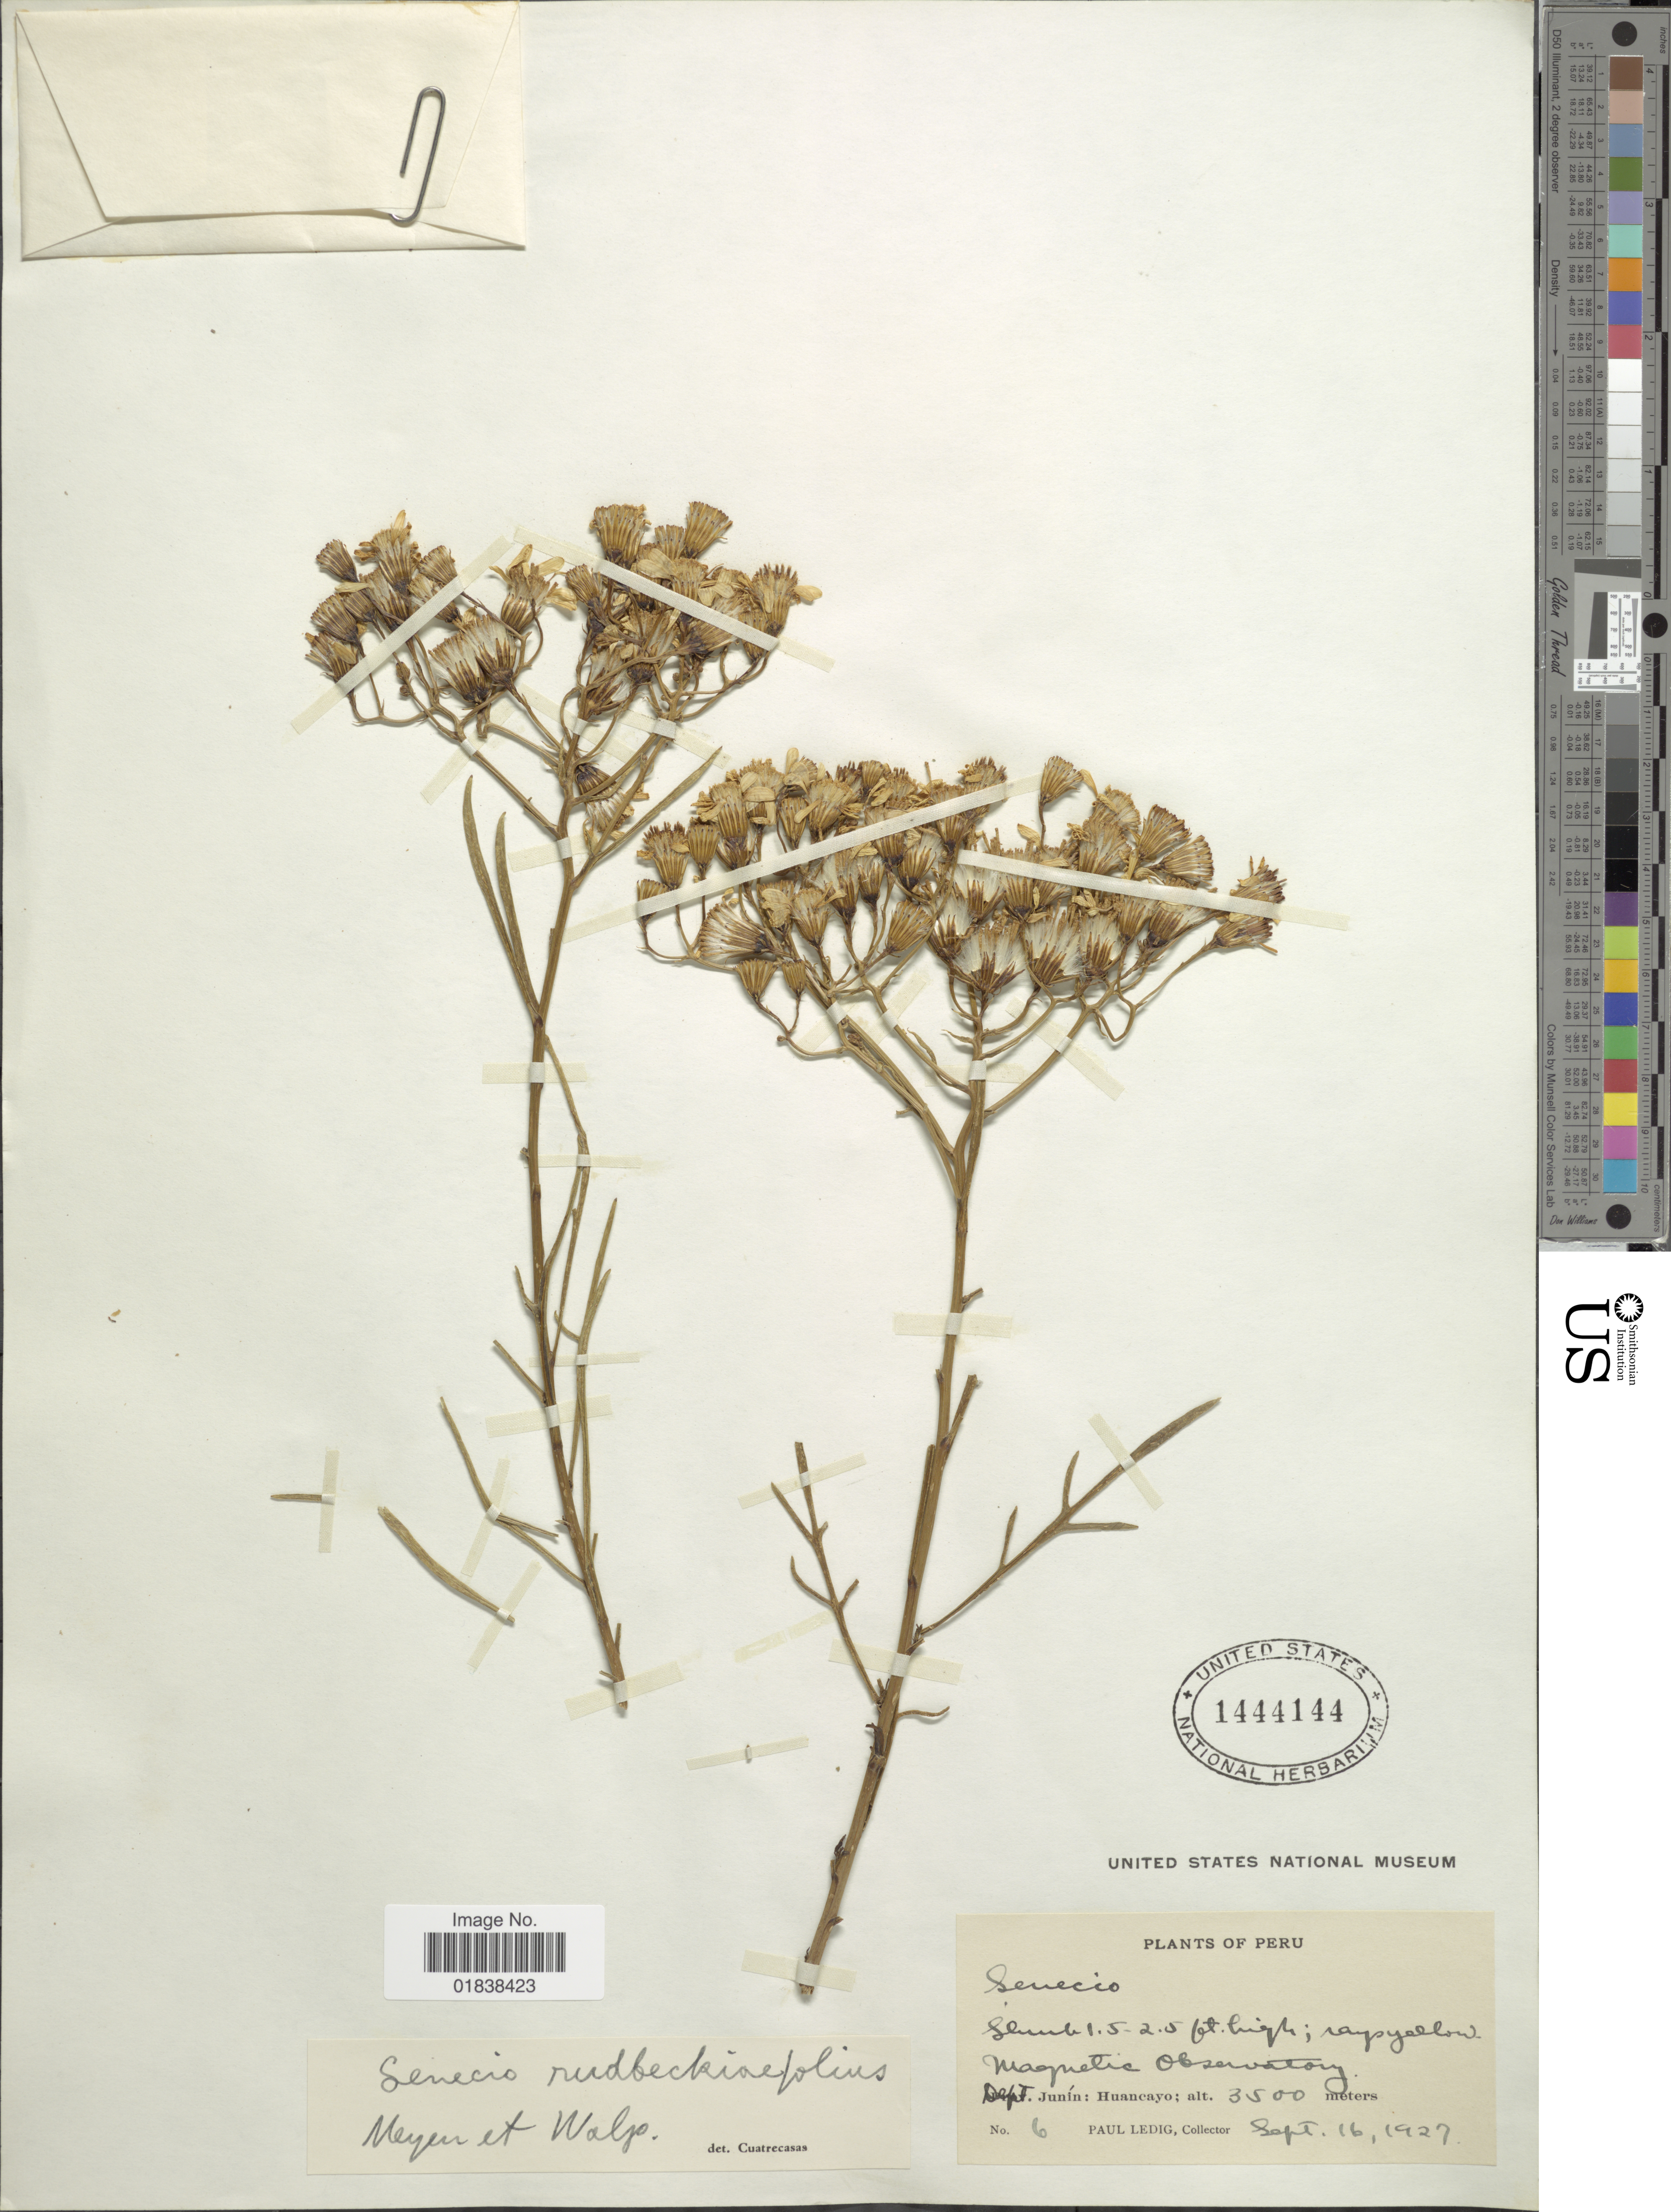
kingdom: Plantae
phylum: Tracheophyta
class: Magnoliopsida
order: Asterales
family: Asteraceae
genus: Senecio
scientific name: Senecio rudbeckiifolius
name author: Meyen & Walp.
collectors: P. Ledig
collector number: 6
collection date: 1927-09-16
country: Peru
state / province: Junín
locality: Magnetic Observatory, Huancayo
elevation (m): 3500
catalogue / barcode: US 1444144